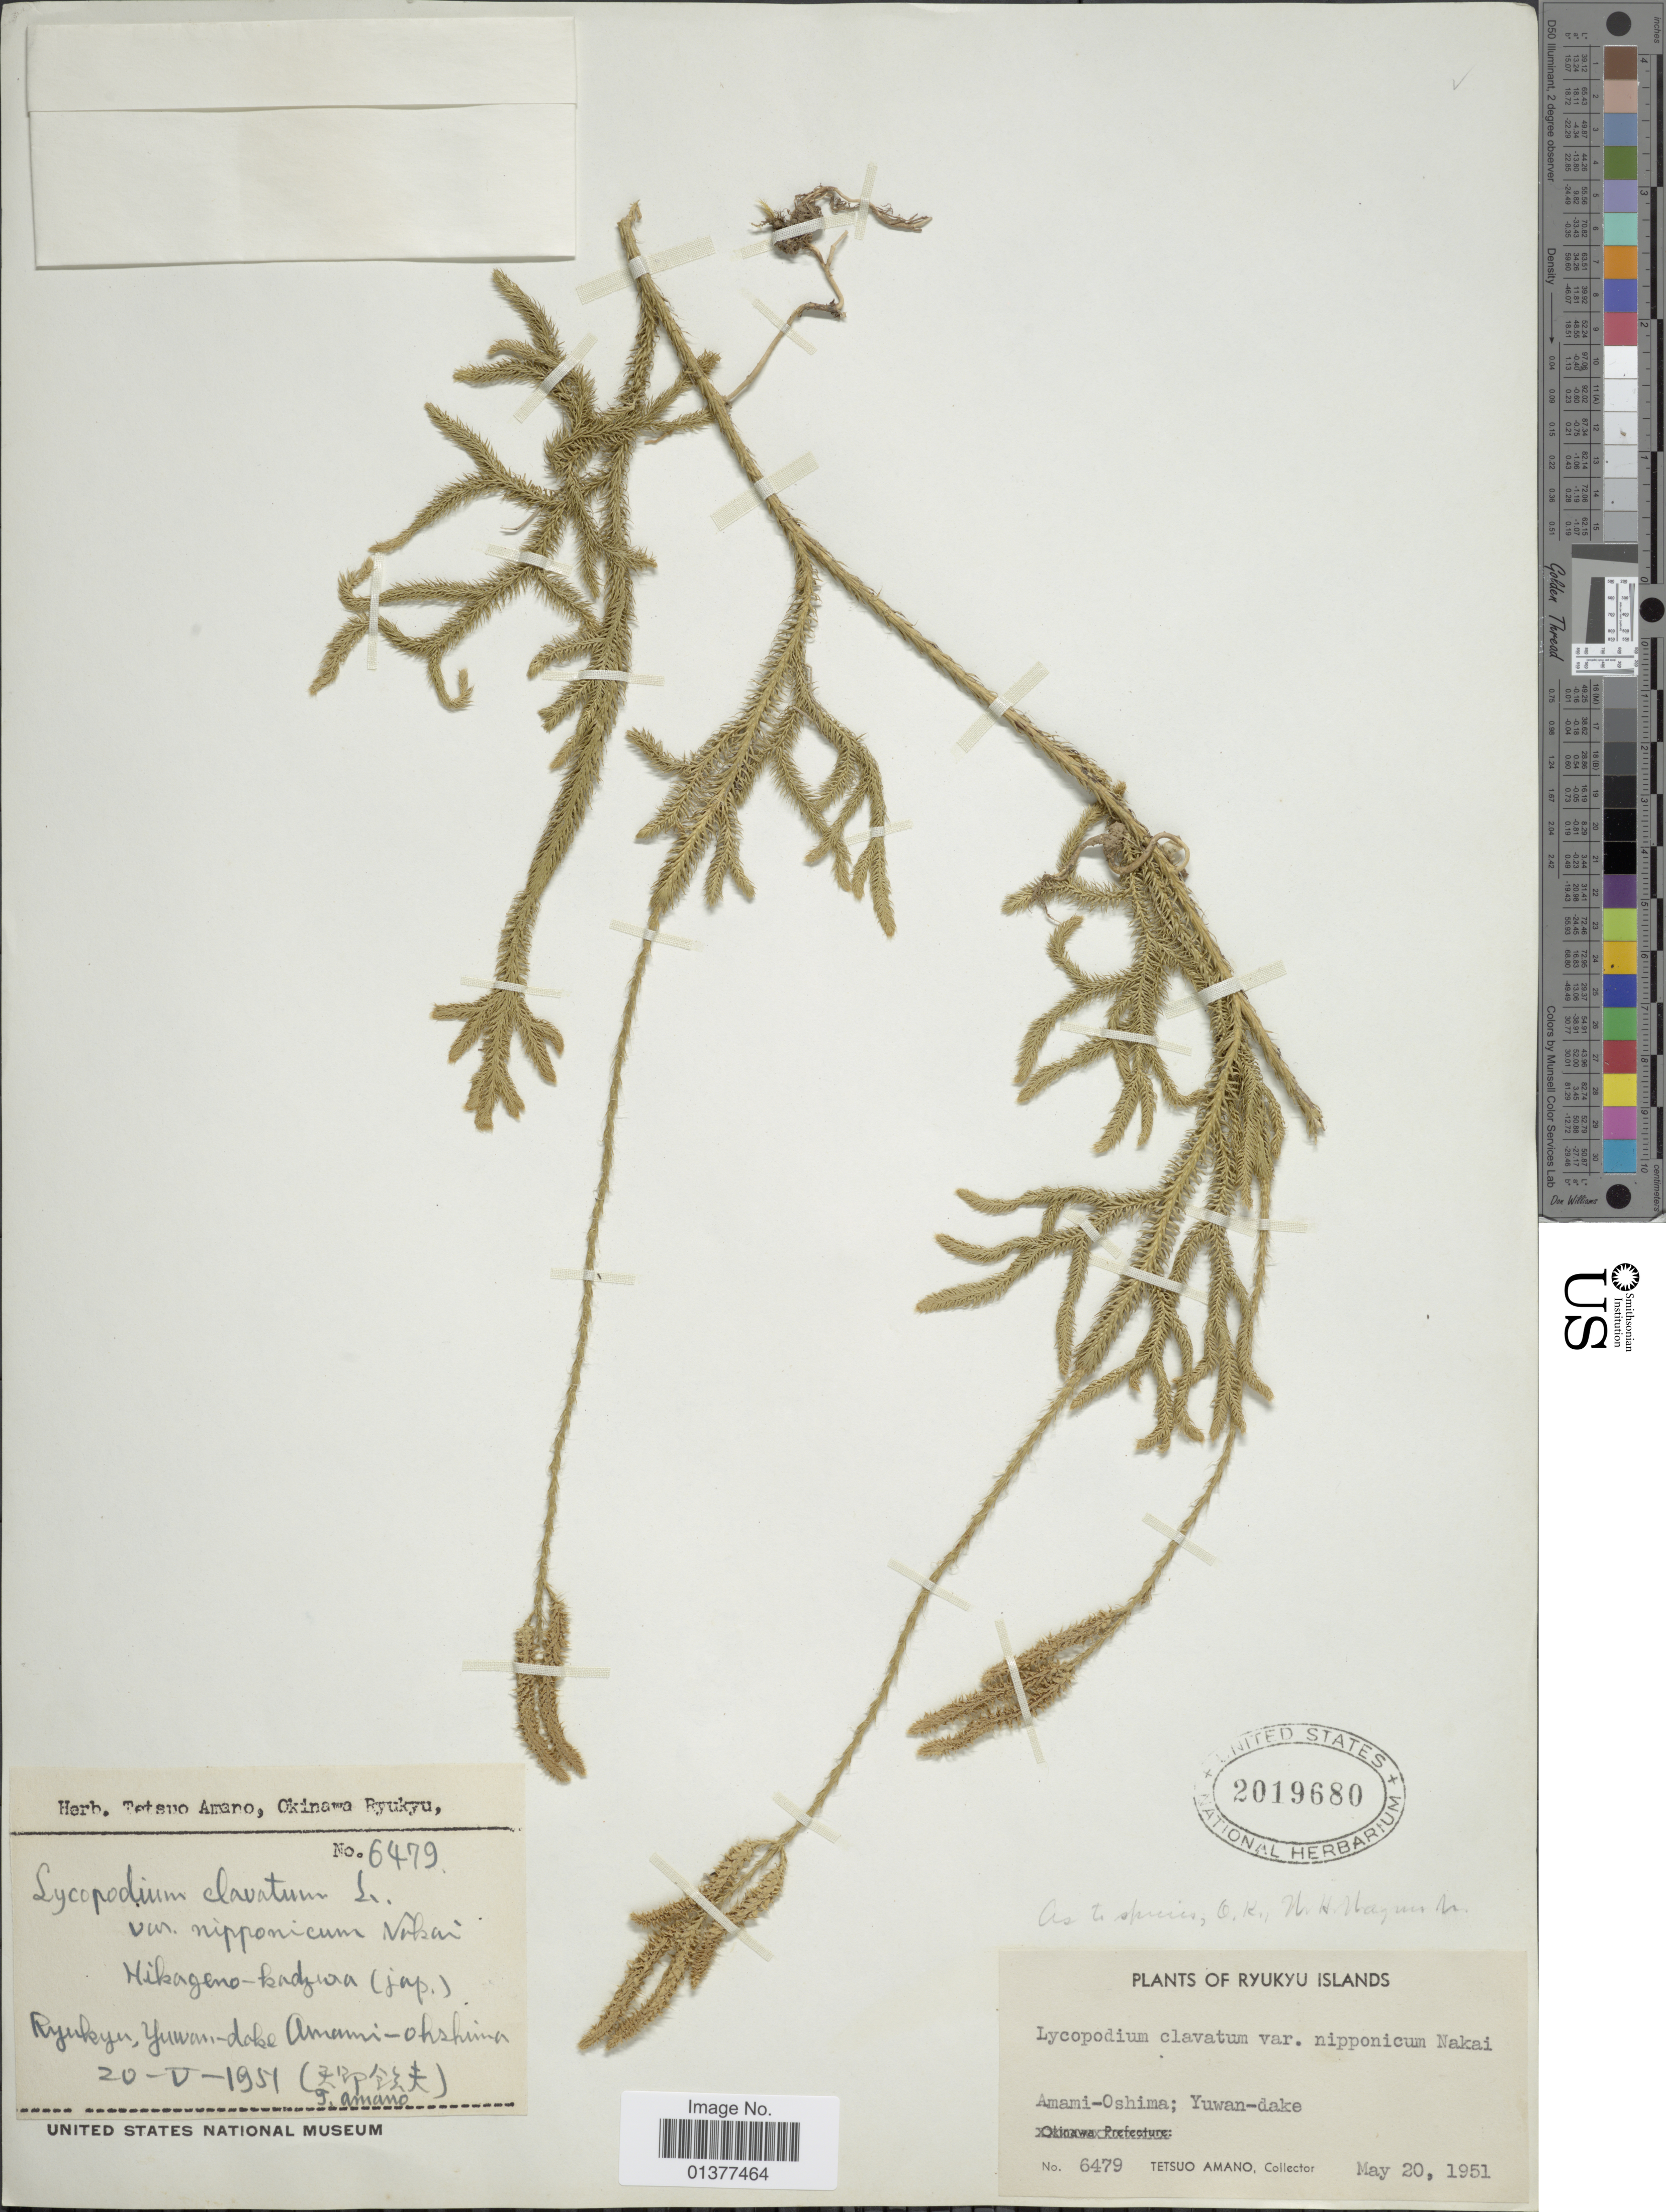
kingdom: Plantae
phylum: Tracheophyta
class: Lycopodiopsida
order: Lycopodiales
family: Lycopodiaceae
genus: Lycopodium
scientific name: Lycopodium clavatum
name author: L.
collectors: T. Amano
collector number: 6479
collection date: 1951-05-20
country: Japan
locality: Ryukyu Islands, Amami-Oshima; Yuwan-dake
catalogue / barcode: US 2019680